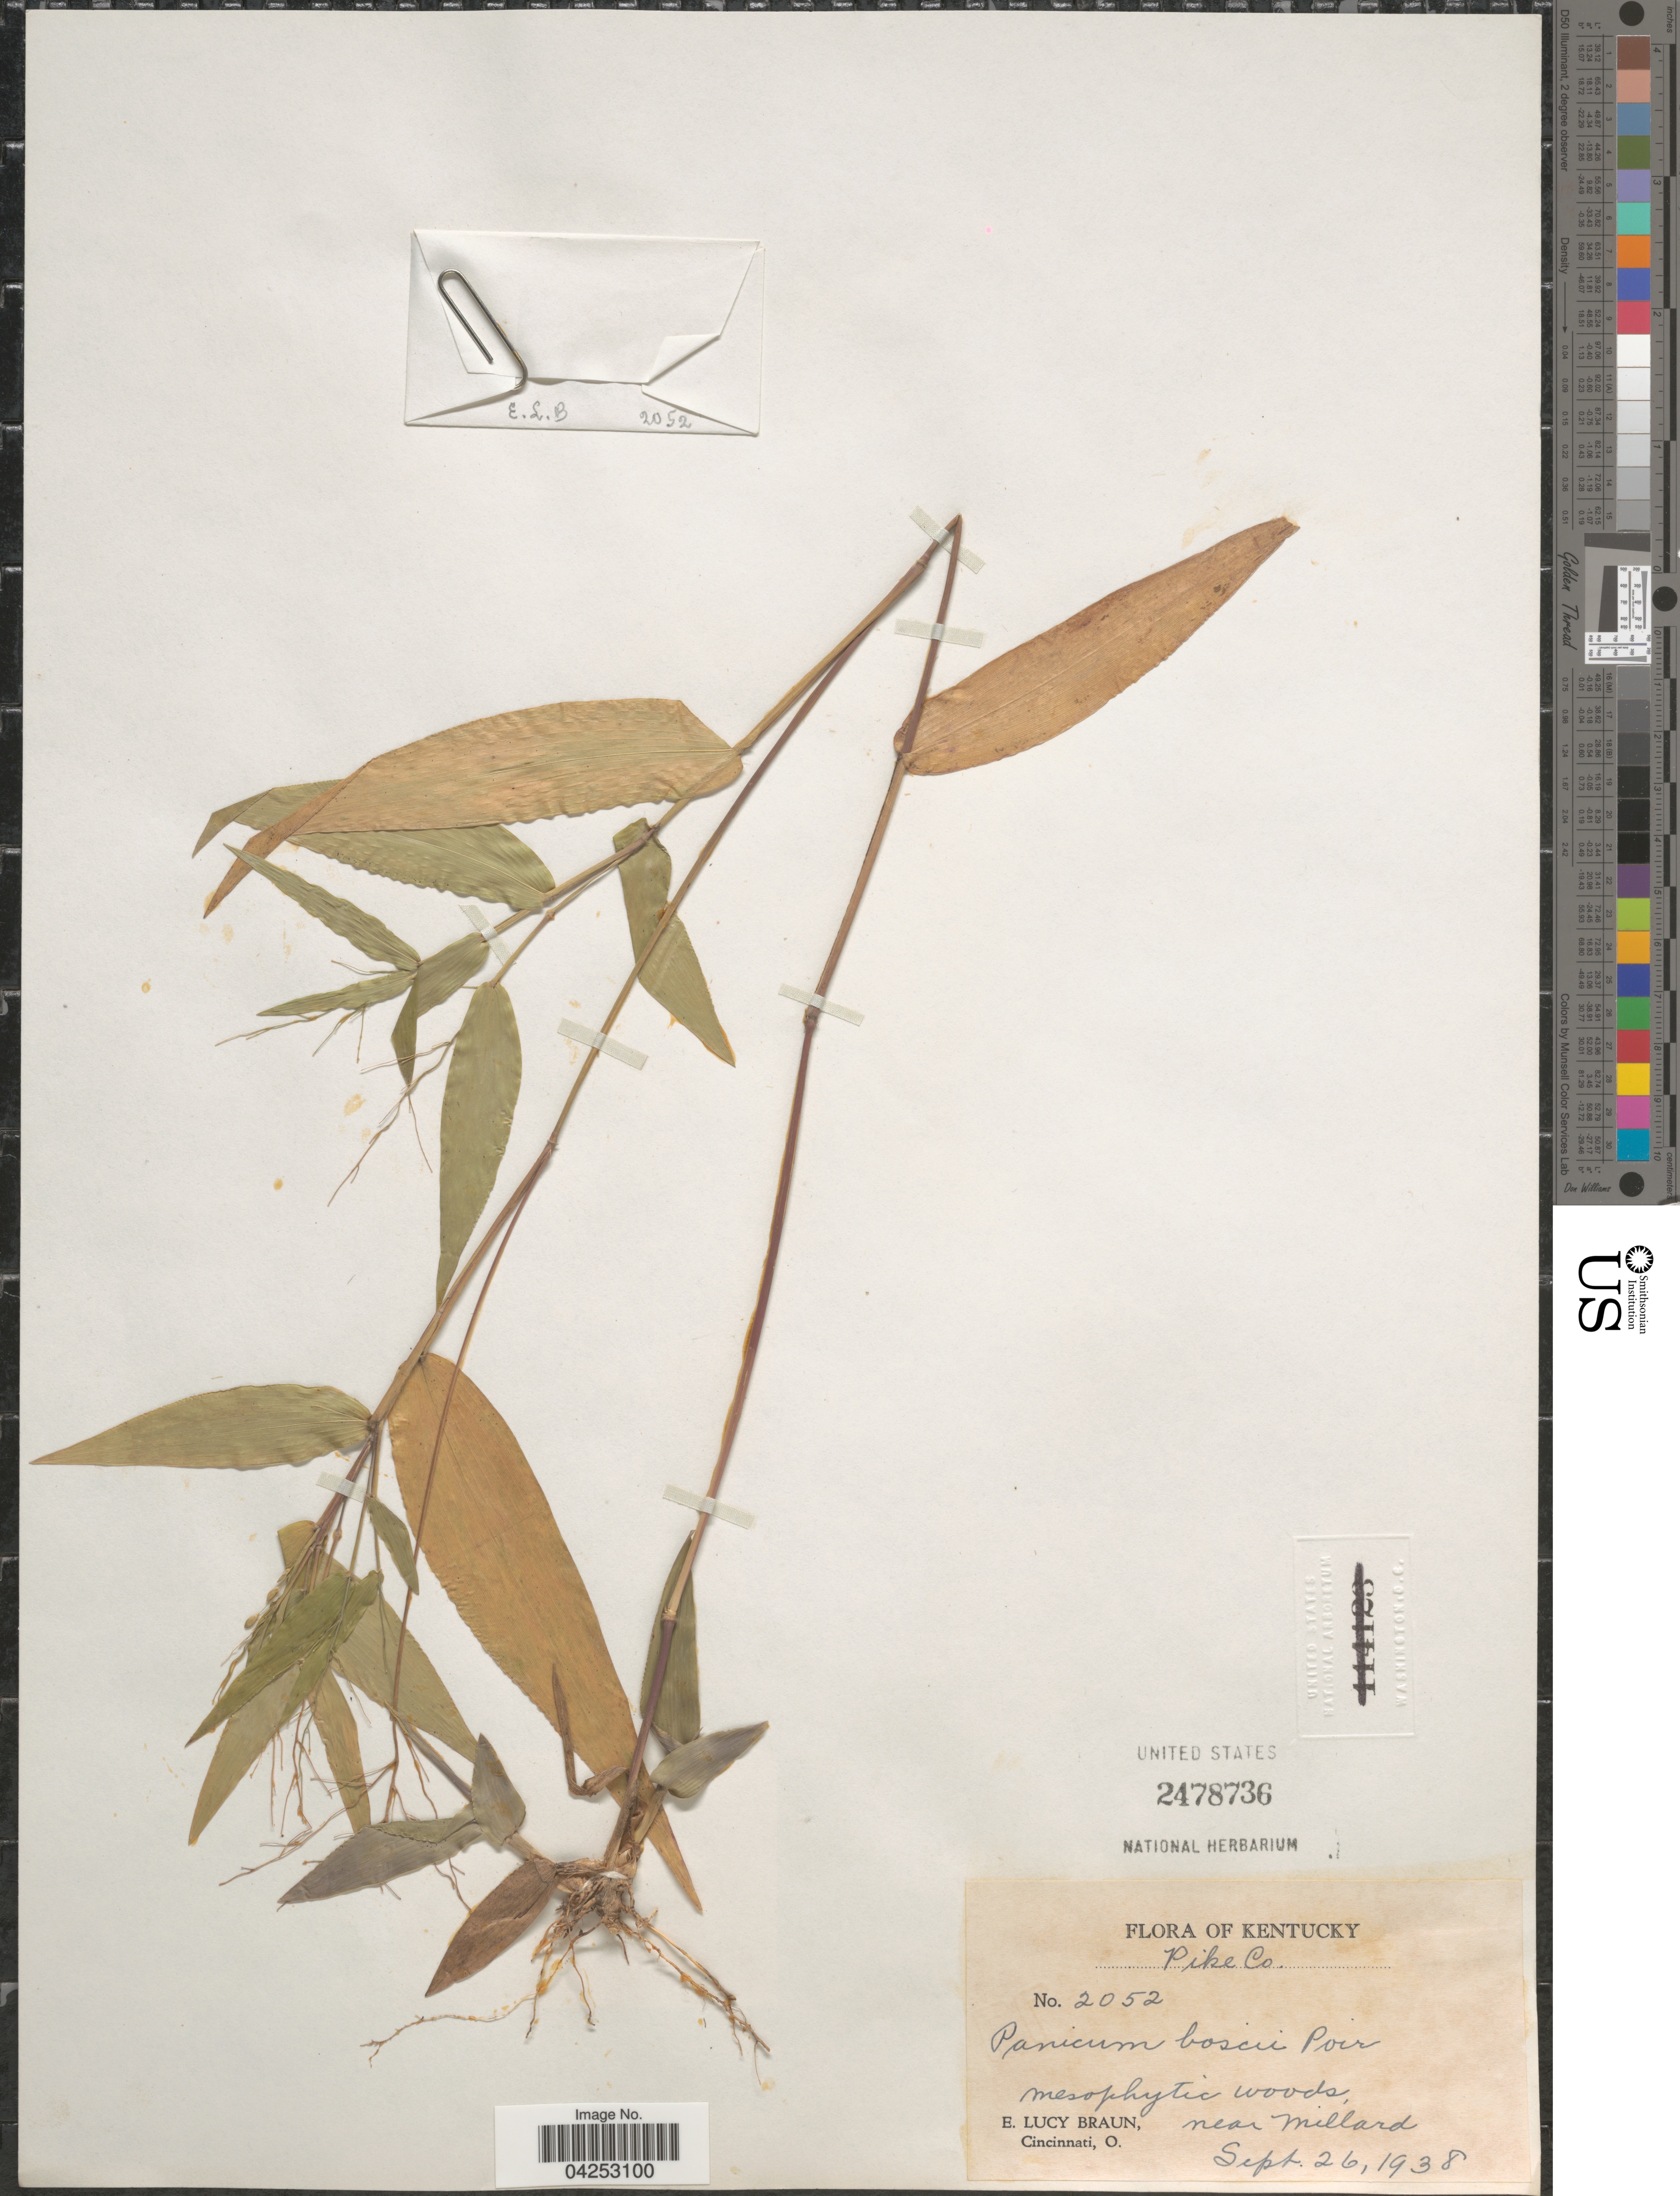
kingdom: Plantae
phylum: Tracheophyta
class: Liliopsida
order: Poales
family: Poaceae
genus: Dichanthelium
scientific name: Dichanthelium boscii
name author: (Poir.) Gould & C.A. Clark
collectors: E. L. Braun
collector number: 2052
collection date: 1938-09-26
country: United States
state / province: Kentucky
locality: Pike Co. Mesophytic woods, near Willard.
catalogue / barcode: US 2478736